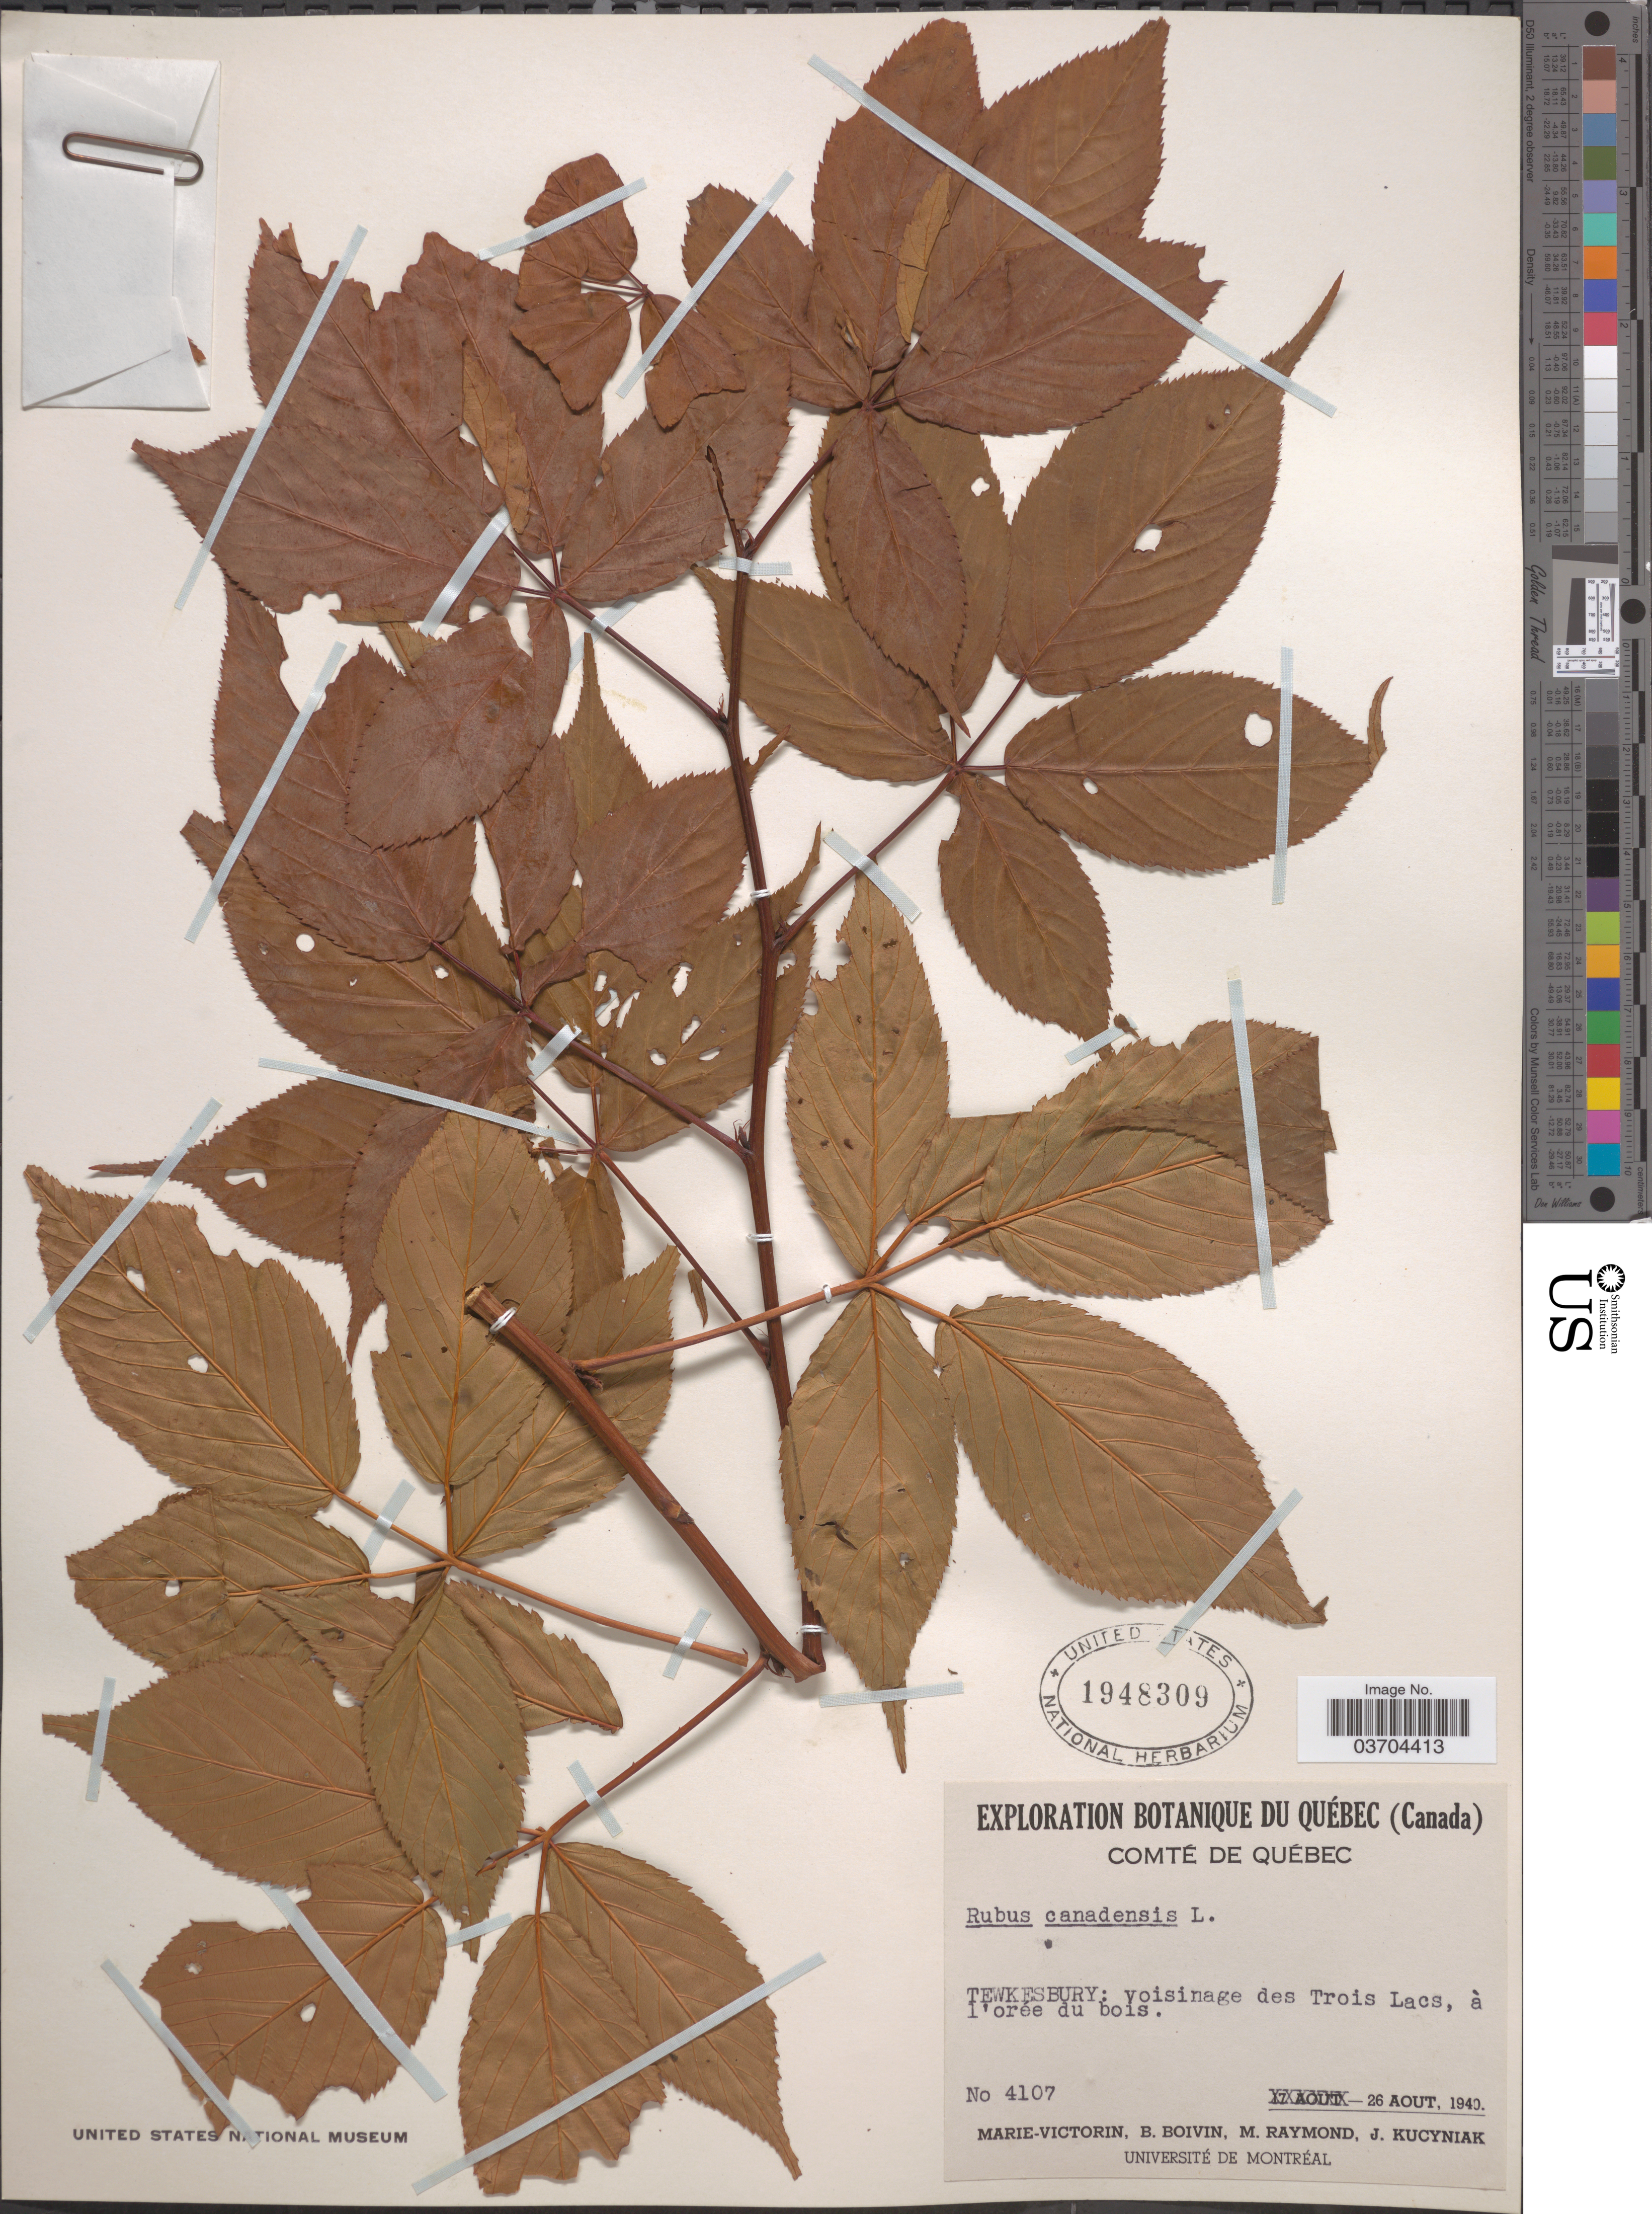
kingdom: Plantae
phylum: Tracheophyta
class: Magnoliopsida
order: Rosales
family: Rosaceae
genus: Rubus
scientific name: Rubus canadensis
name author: L.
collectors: -. Marie-Victorin, J. R. B. Boivin, M. Raymond & J. Kucyniak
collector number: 4107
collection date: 1940-08-26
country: Canada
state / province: Quebec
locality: Comté de Québec. Tewkesbury: voisinage des Trois Lacs, à l'orée du bois.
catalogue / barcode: US 1948309